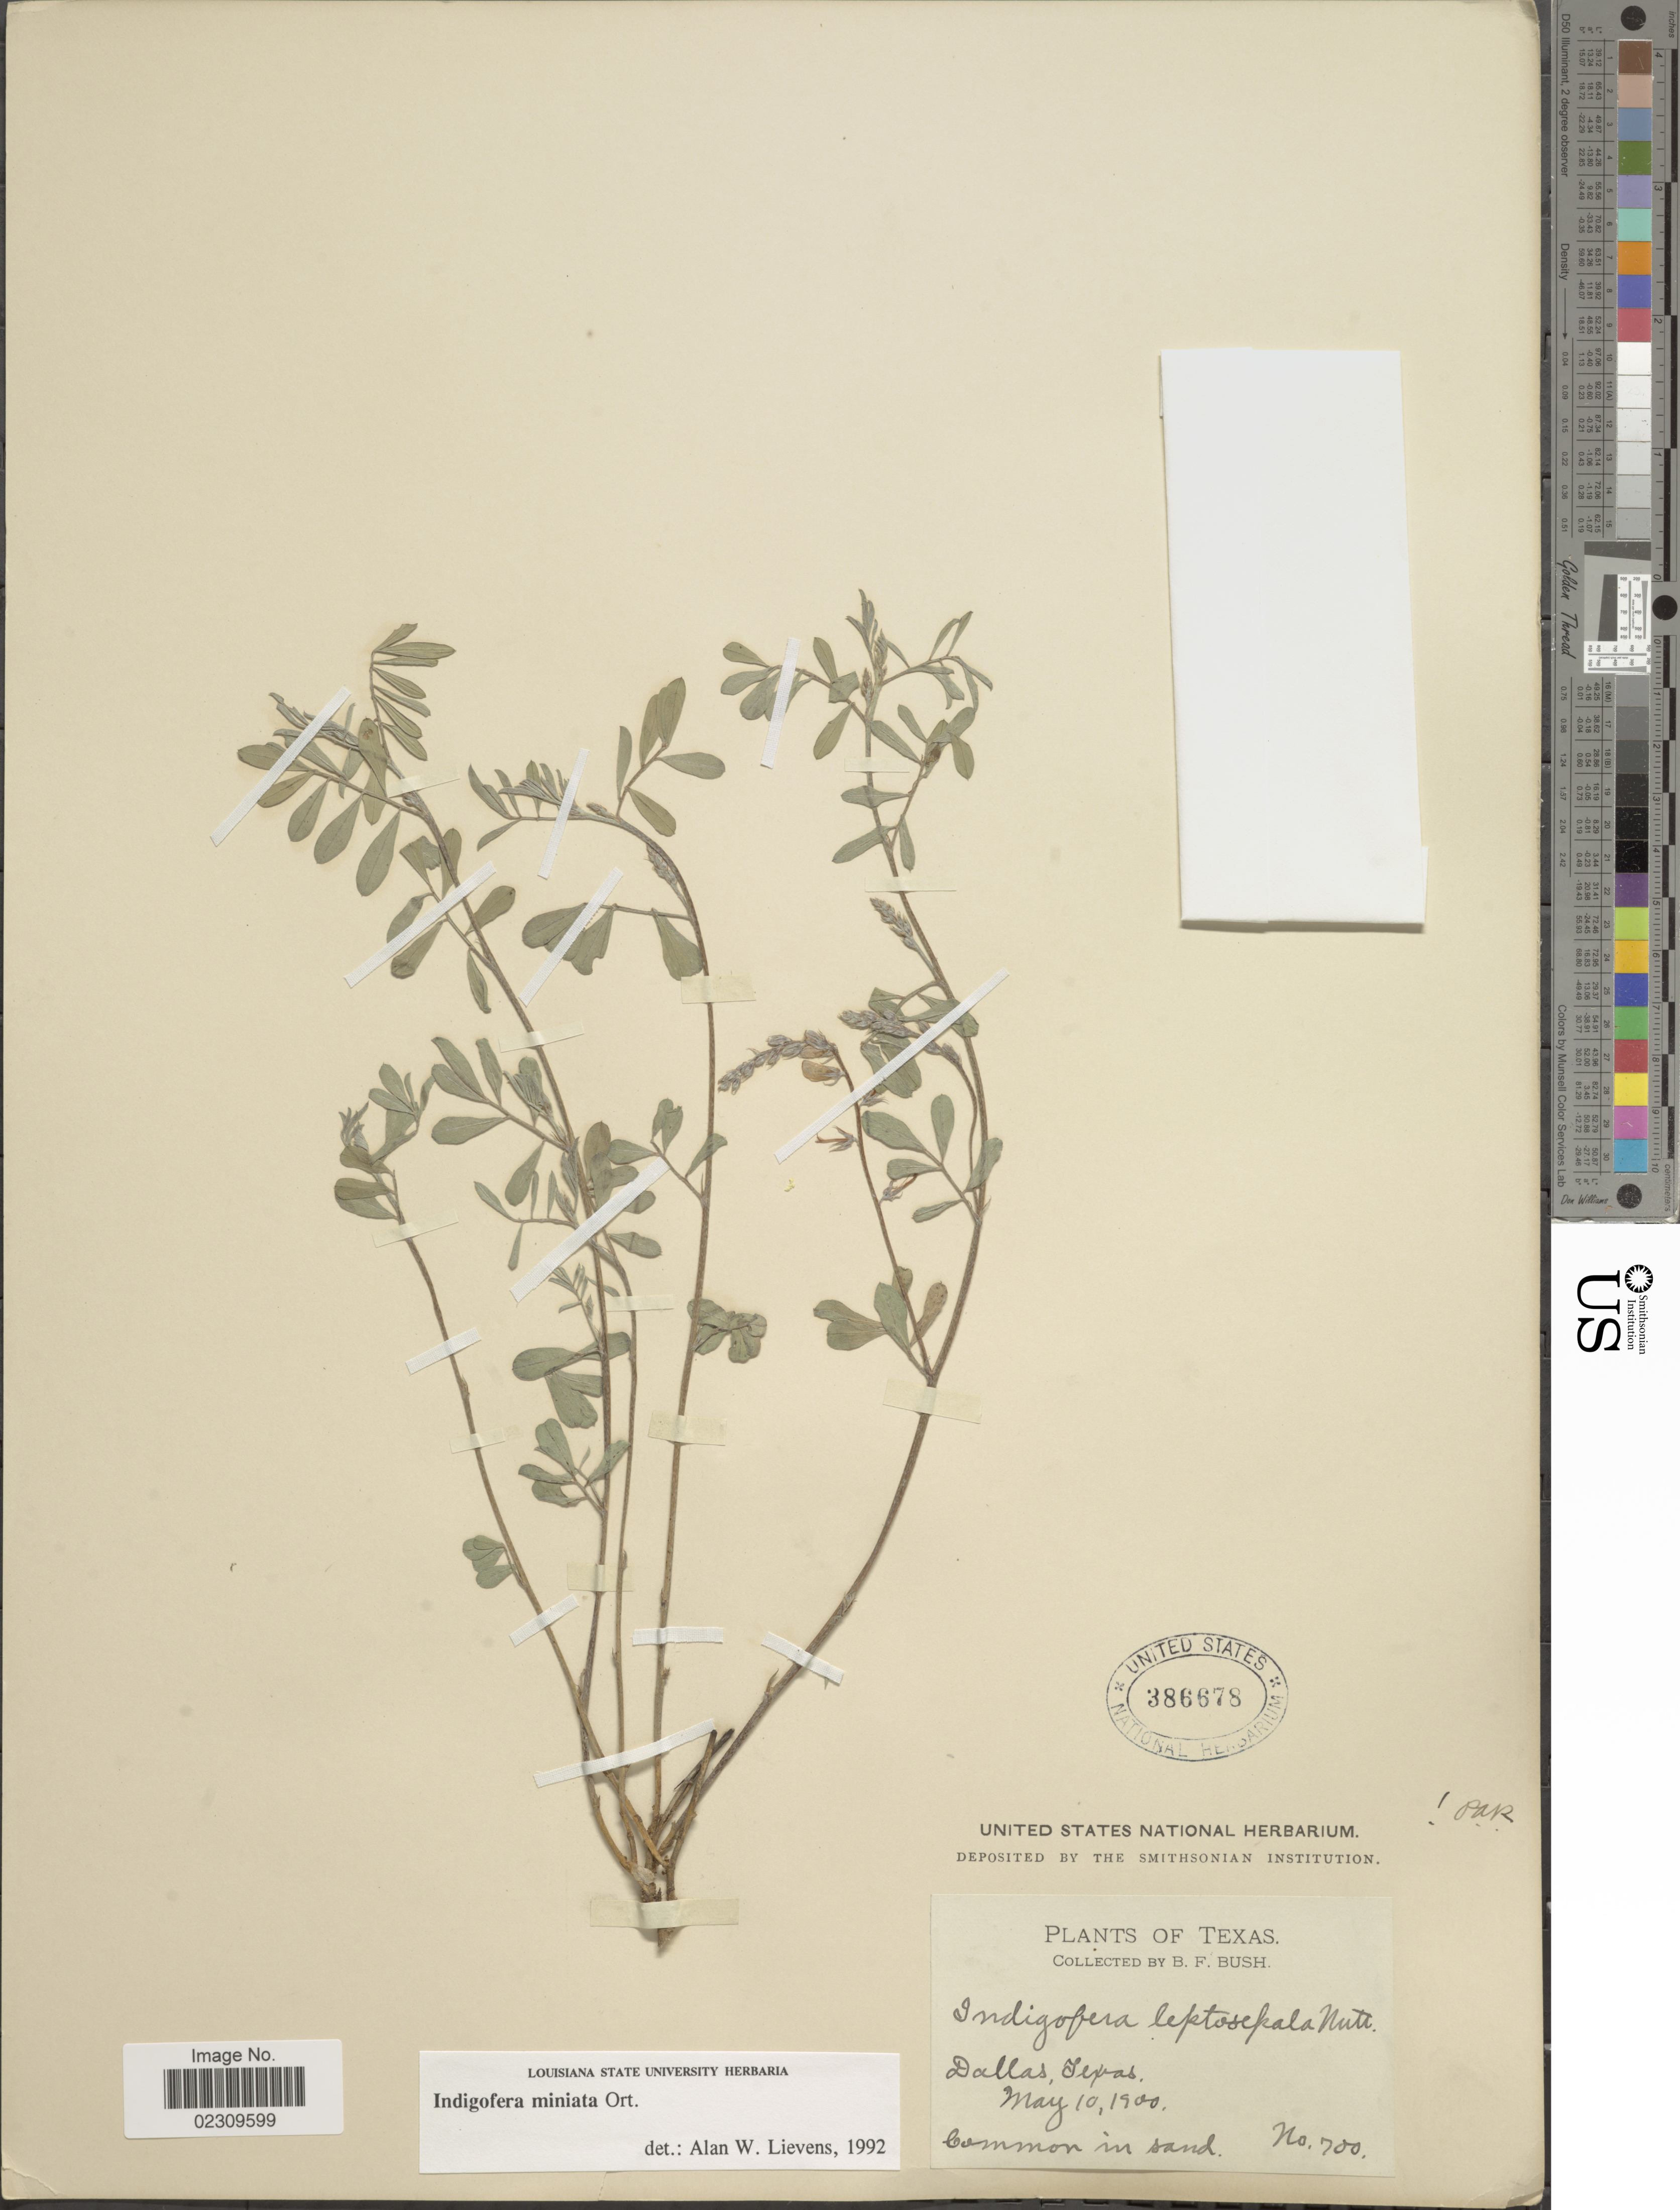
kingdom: Plantae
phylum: Tracheophyta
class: Magnoliopsida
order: Fabales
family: Fabaceae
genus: Indigofera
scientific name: Indigofera miniata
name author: Orteg.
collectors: B. F. Bush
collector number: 700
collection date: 1900-05-10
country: United States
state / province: Texas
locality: Dallas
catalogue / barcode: US 386678